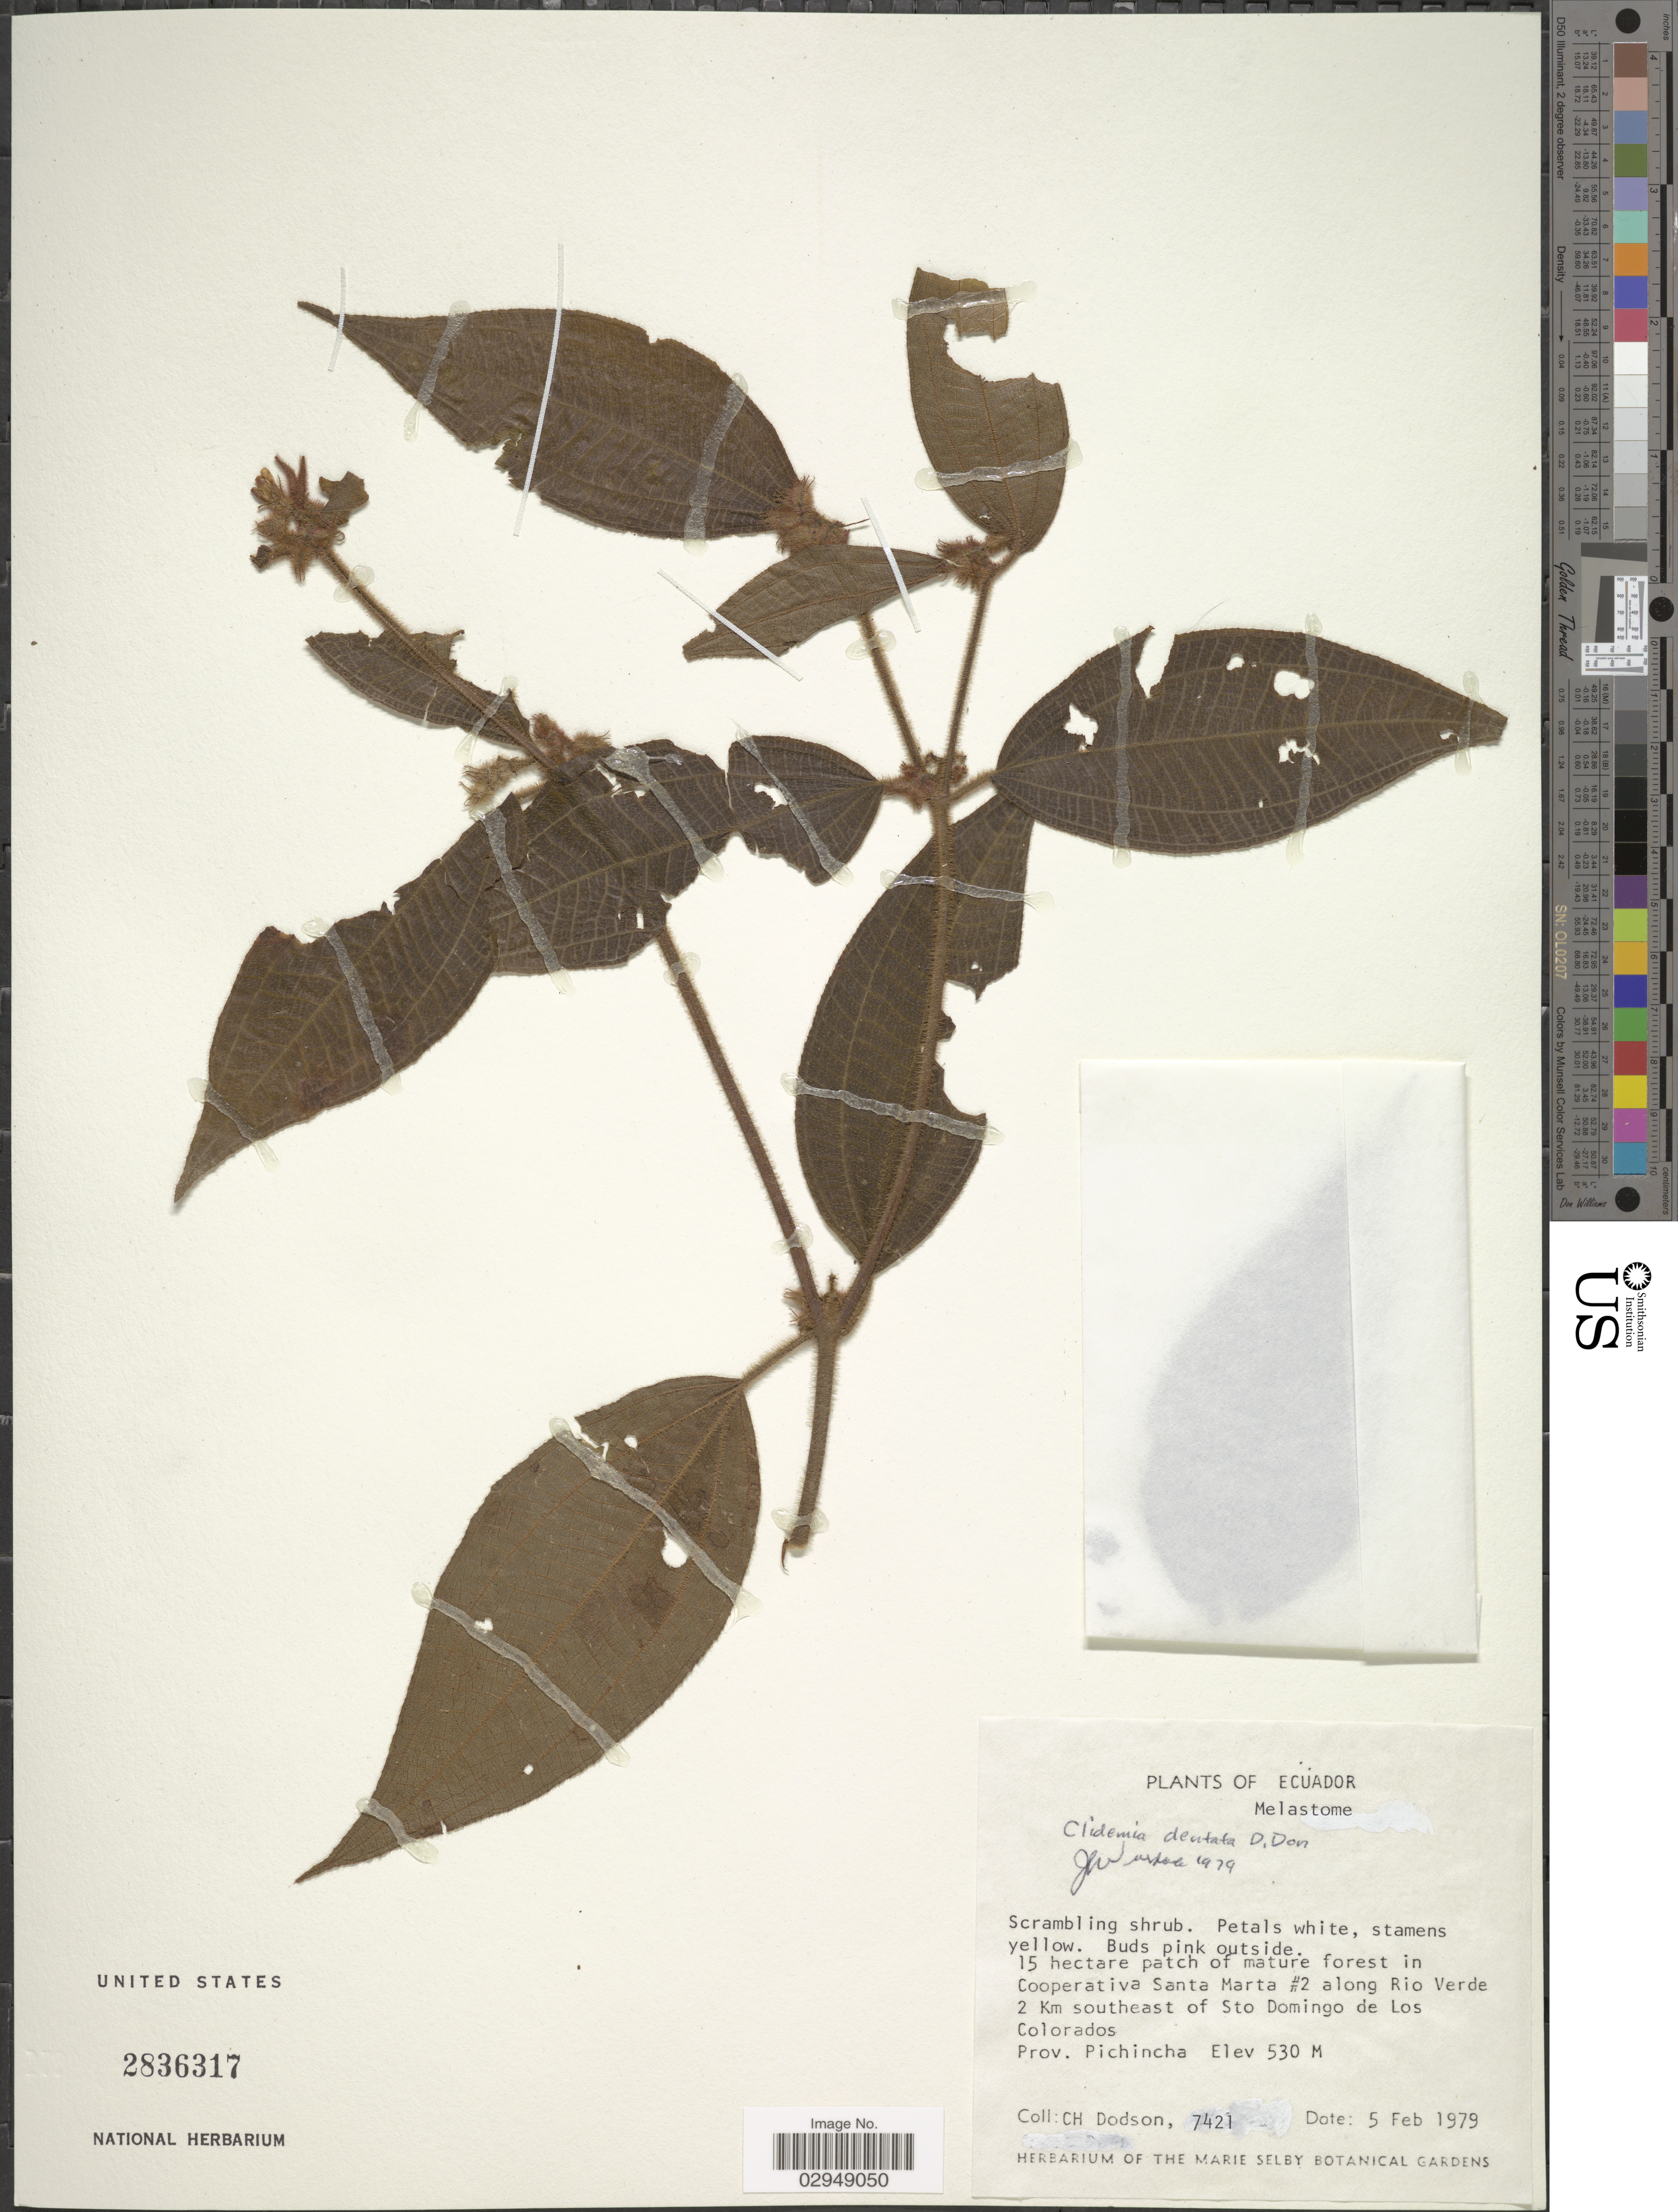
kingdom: Plantae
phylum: Tracheophyta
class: Magnoliopsida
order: Myrtales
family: Melastomataceae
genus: Clidemia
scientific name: Clidemia dentata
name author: D. Don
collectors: C. H. Dodson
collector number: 7421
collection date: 1979-02-05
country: Ecuador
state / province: Pichincha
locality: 15 hectare patch of mature forest in Cooperativa Santa Marta #2 along Rio Verde 2 Km southeast of Sto Domingo de Los Colorados.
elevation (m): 530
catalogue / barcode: US 2836317